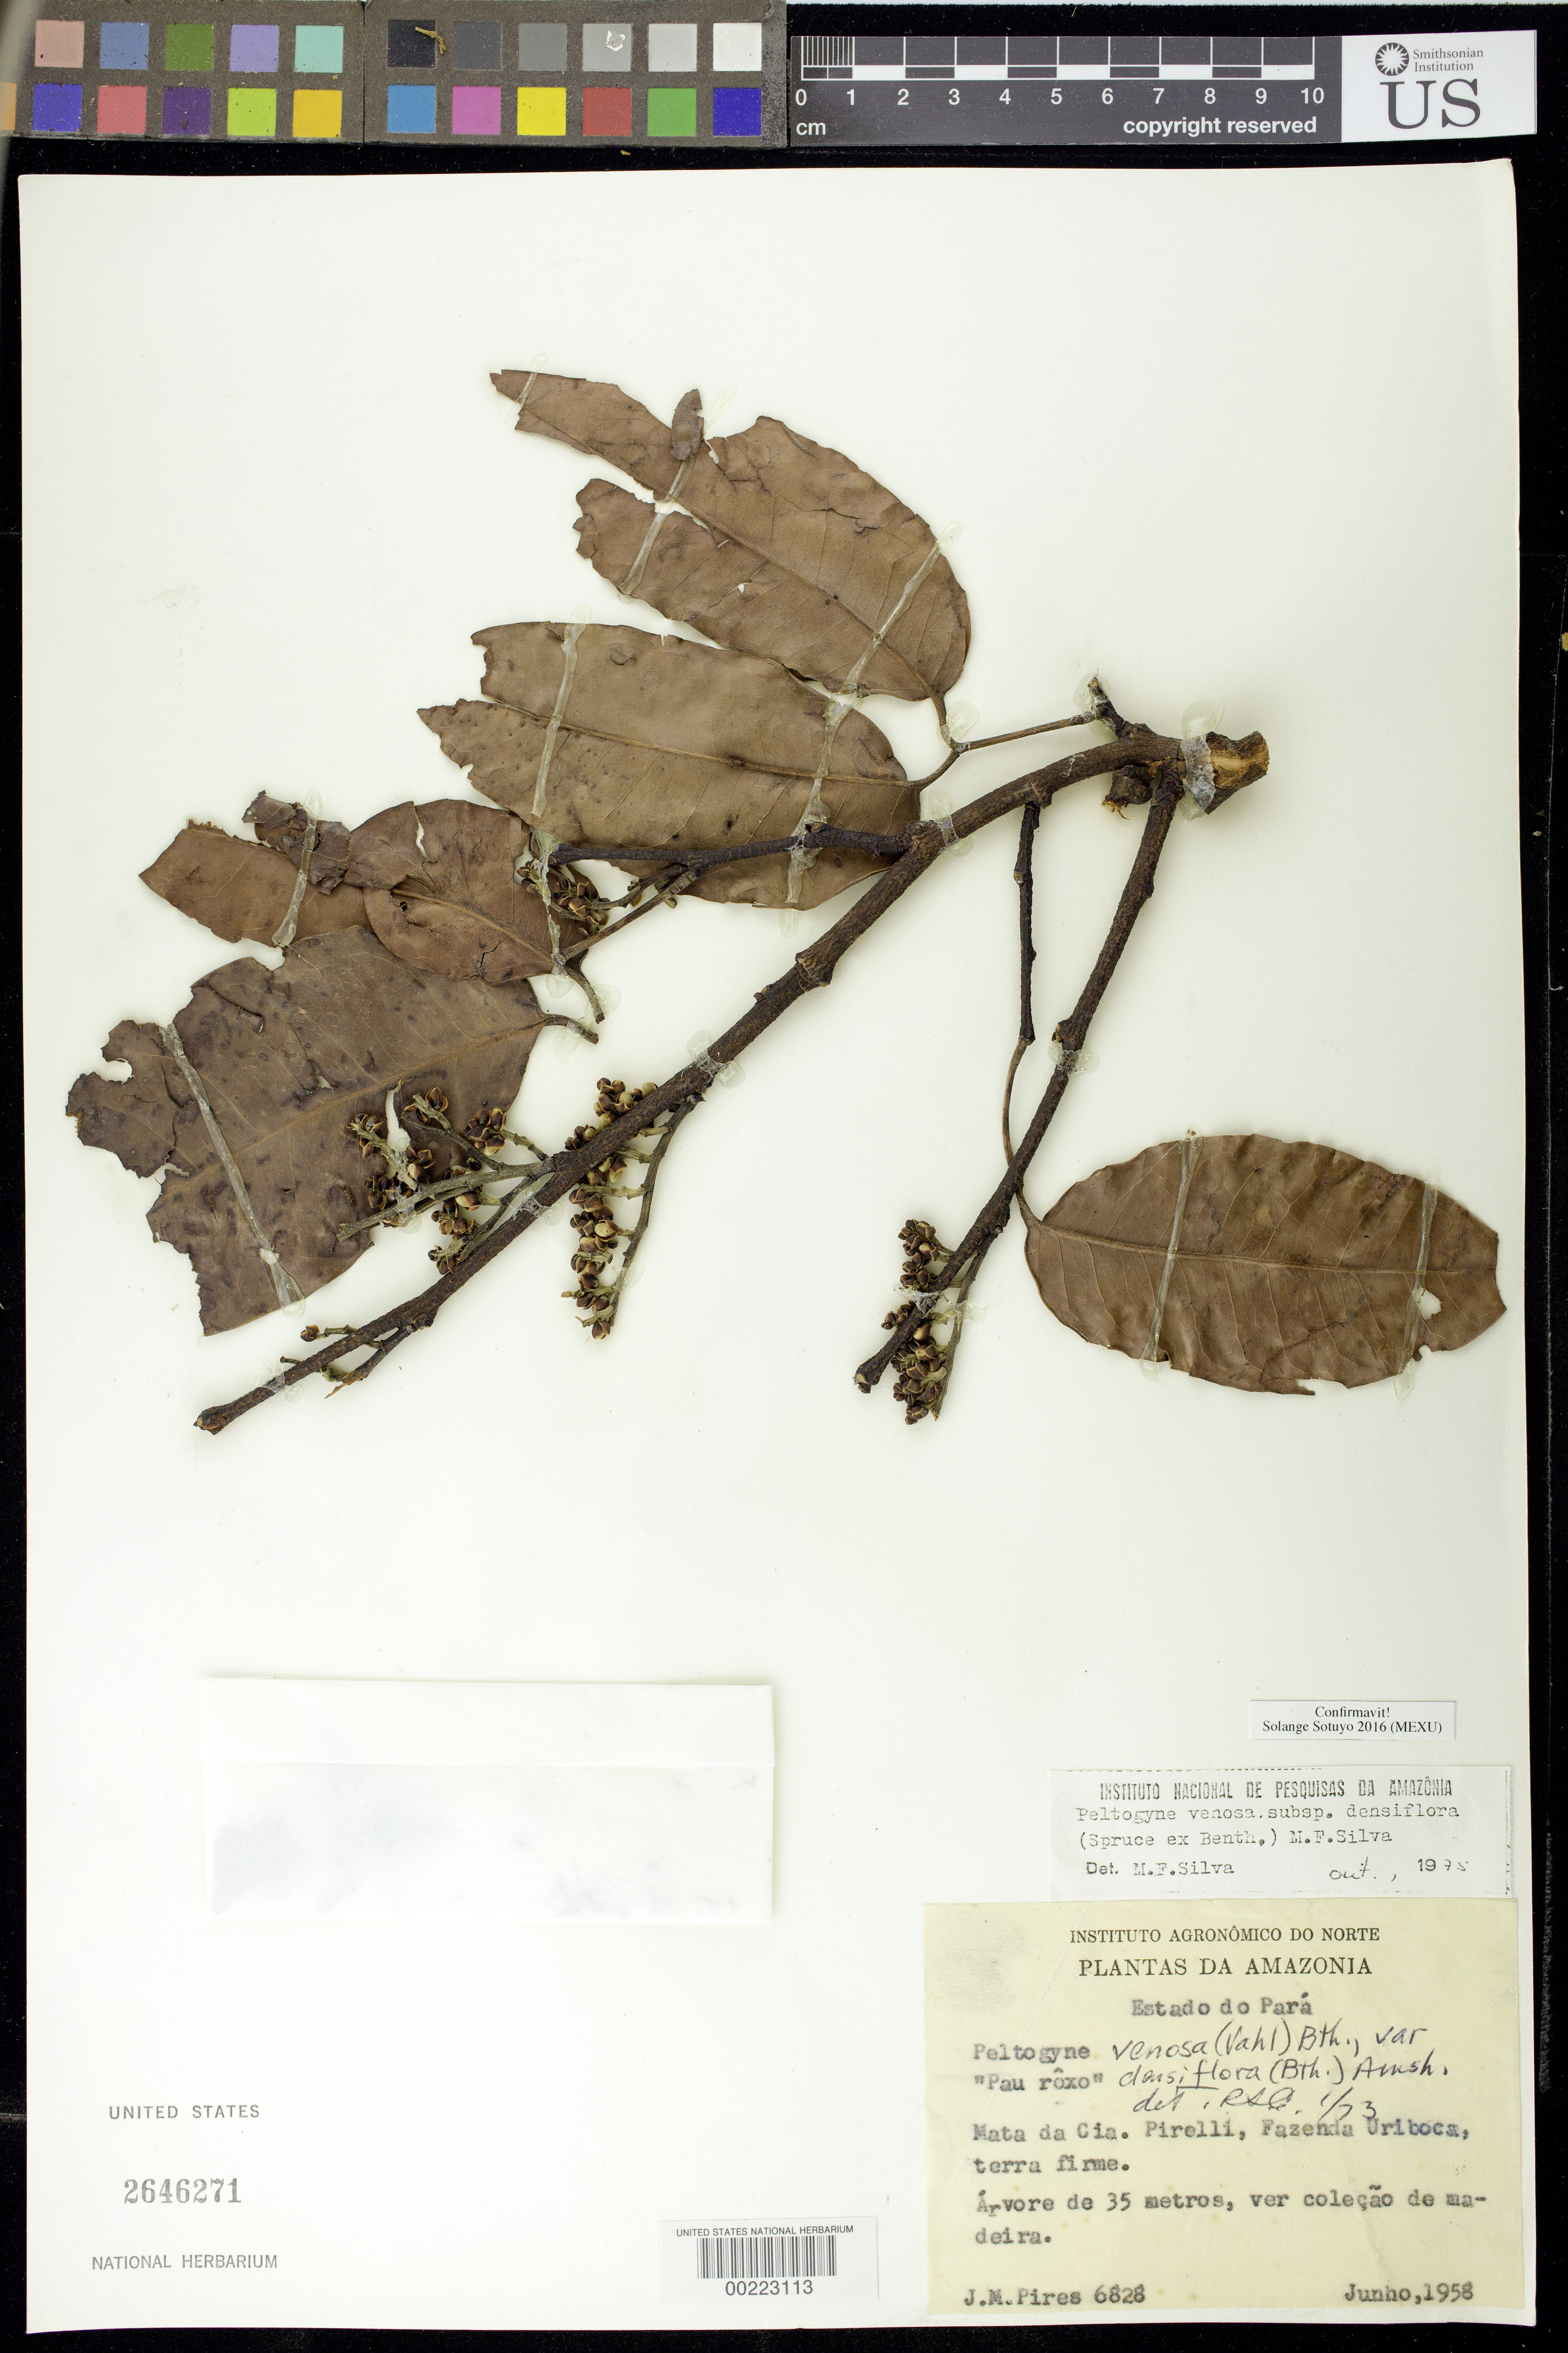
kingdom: Plantae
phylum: Tracheophyta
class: Magnoliopsida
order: Fabales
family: Fabaceae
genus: Peltogyne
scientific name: Peltogyne venosa subsp. densiflora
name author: (Spruce ex Benth.) M.F. Silva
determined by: Sotuyo, Solange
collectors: J. M. Pires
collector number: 6828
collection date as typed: Jun 1958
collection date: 1958-06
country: Brazil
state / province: Pará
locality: Mata da cia; pirelli, fazenda uriboca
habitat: Terre firme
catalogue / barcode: US 2646271